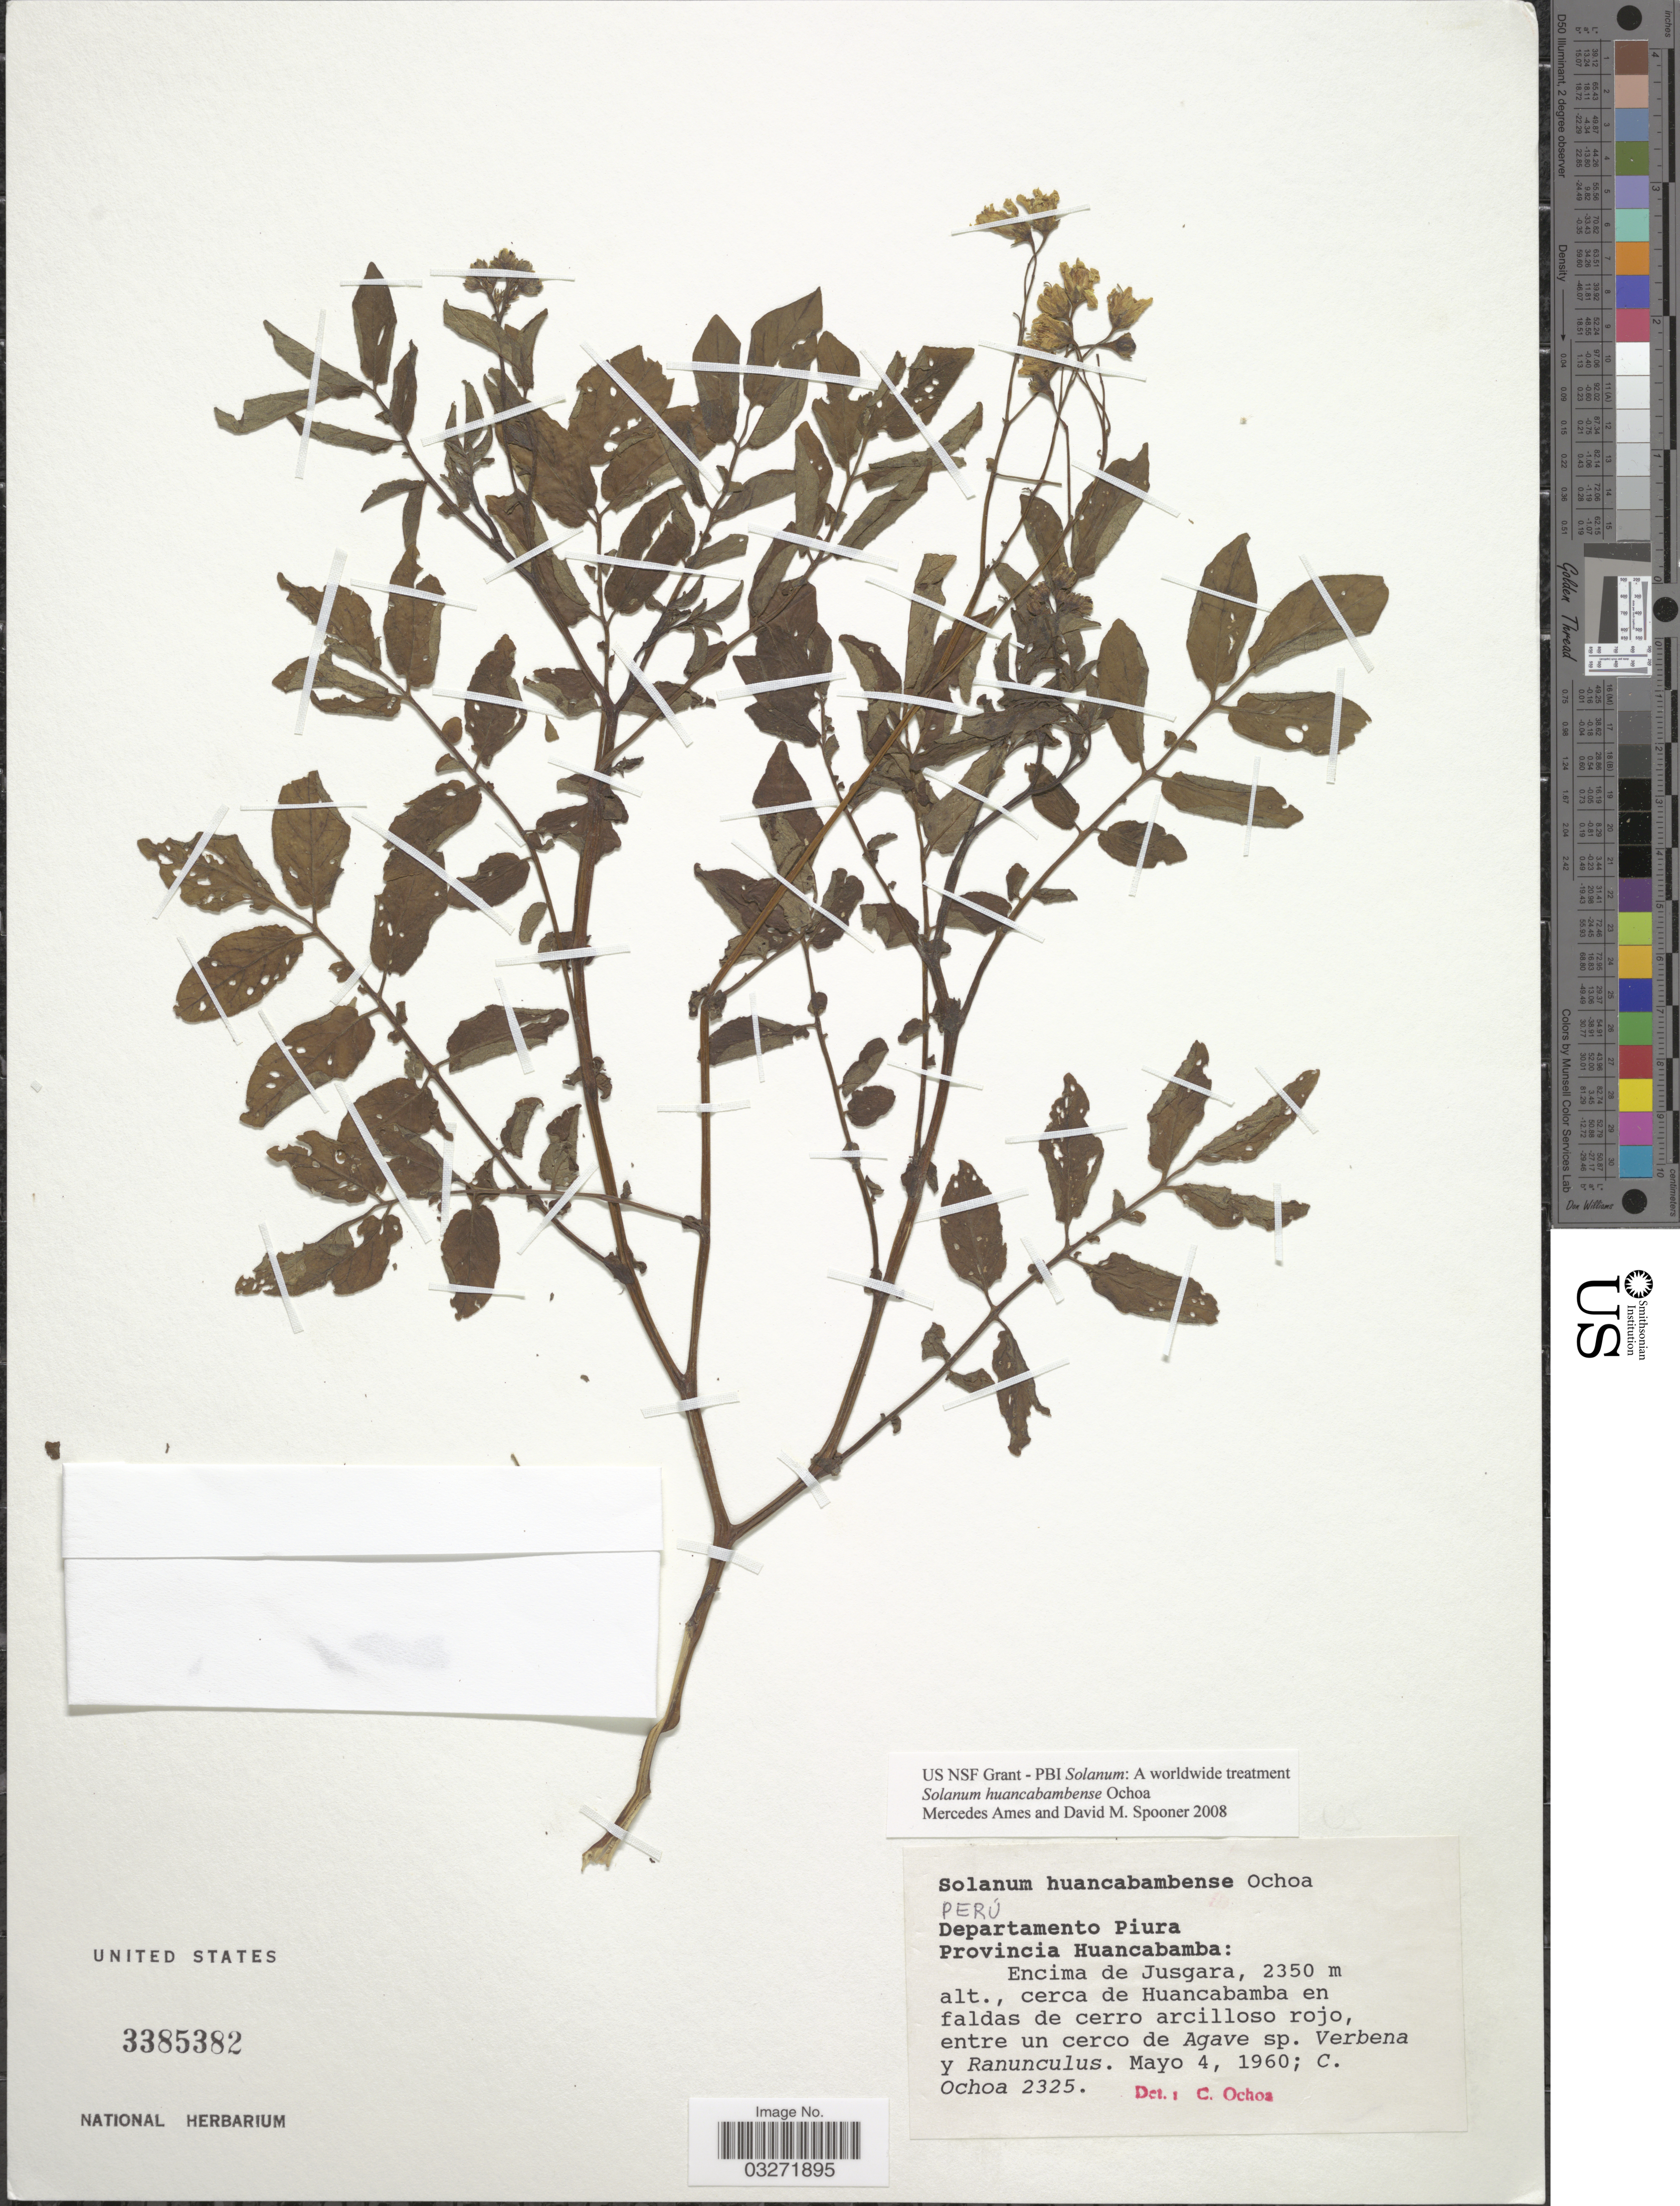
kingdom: Plantae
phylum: Tracheophyta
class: Magnoliopsida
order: Solanales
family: Solanaceae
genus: Solanum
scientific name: Solanum huancabambense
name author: Ochoa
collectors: C. Ochoa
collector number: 2325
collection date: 1960-05-04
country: Peru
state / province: Piura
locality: Departamento Piura. Provincia Huancabamba: Encima de Jusgara, cerca de Huancabamba en faldas de cerro arcilloso rojo.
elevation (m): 2350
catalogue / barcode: US 3385382